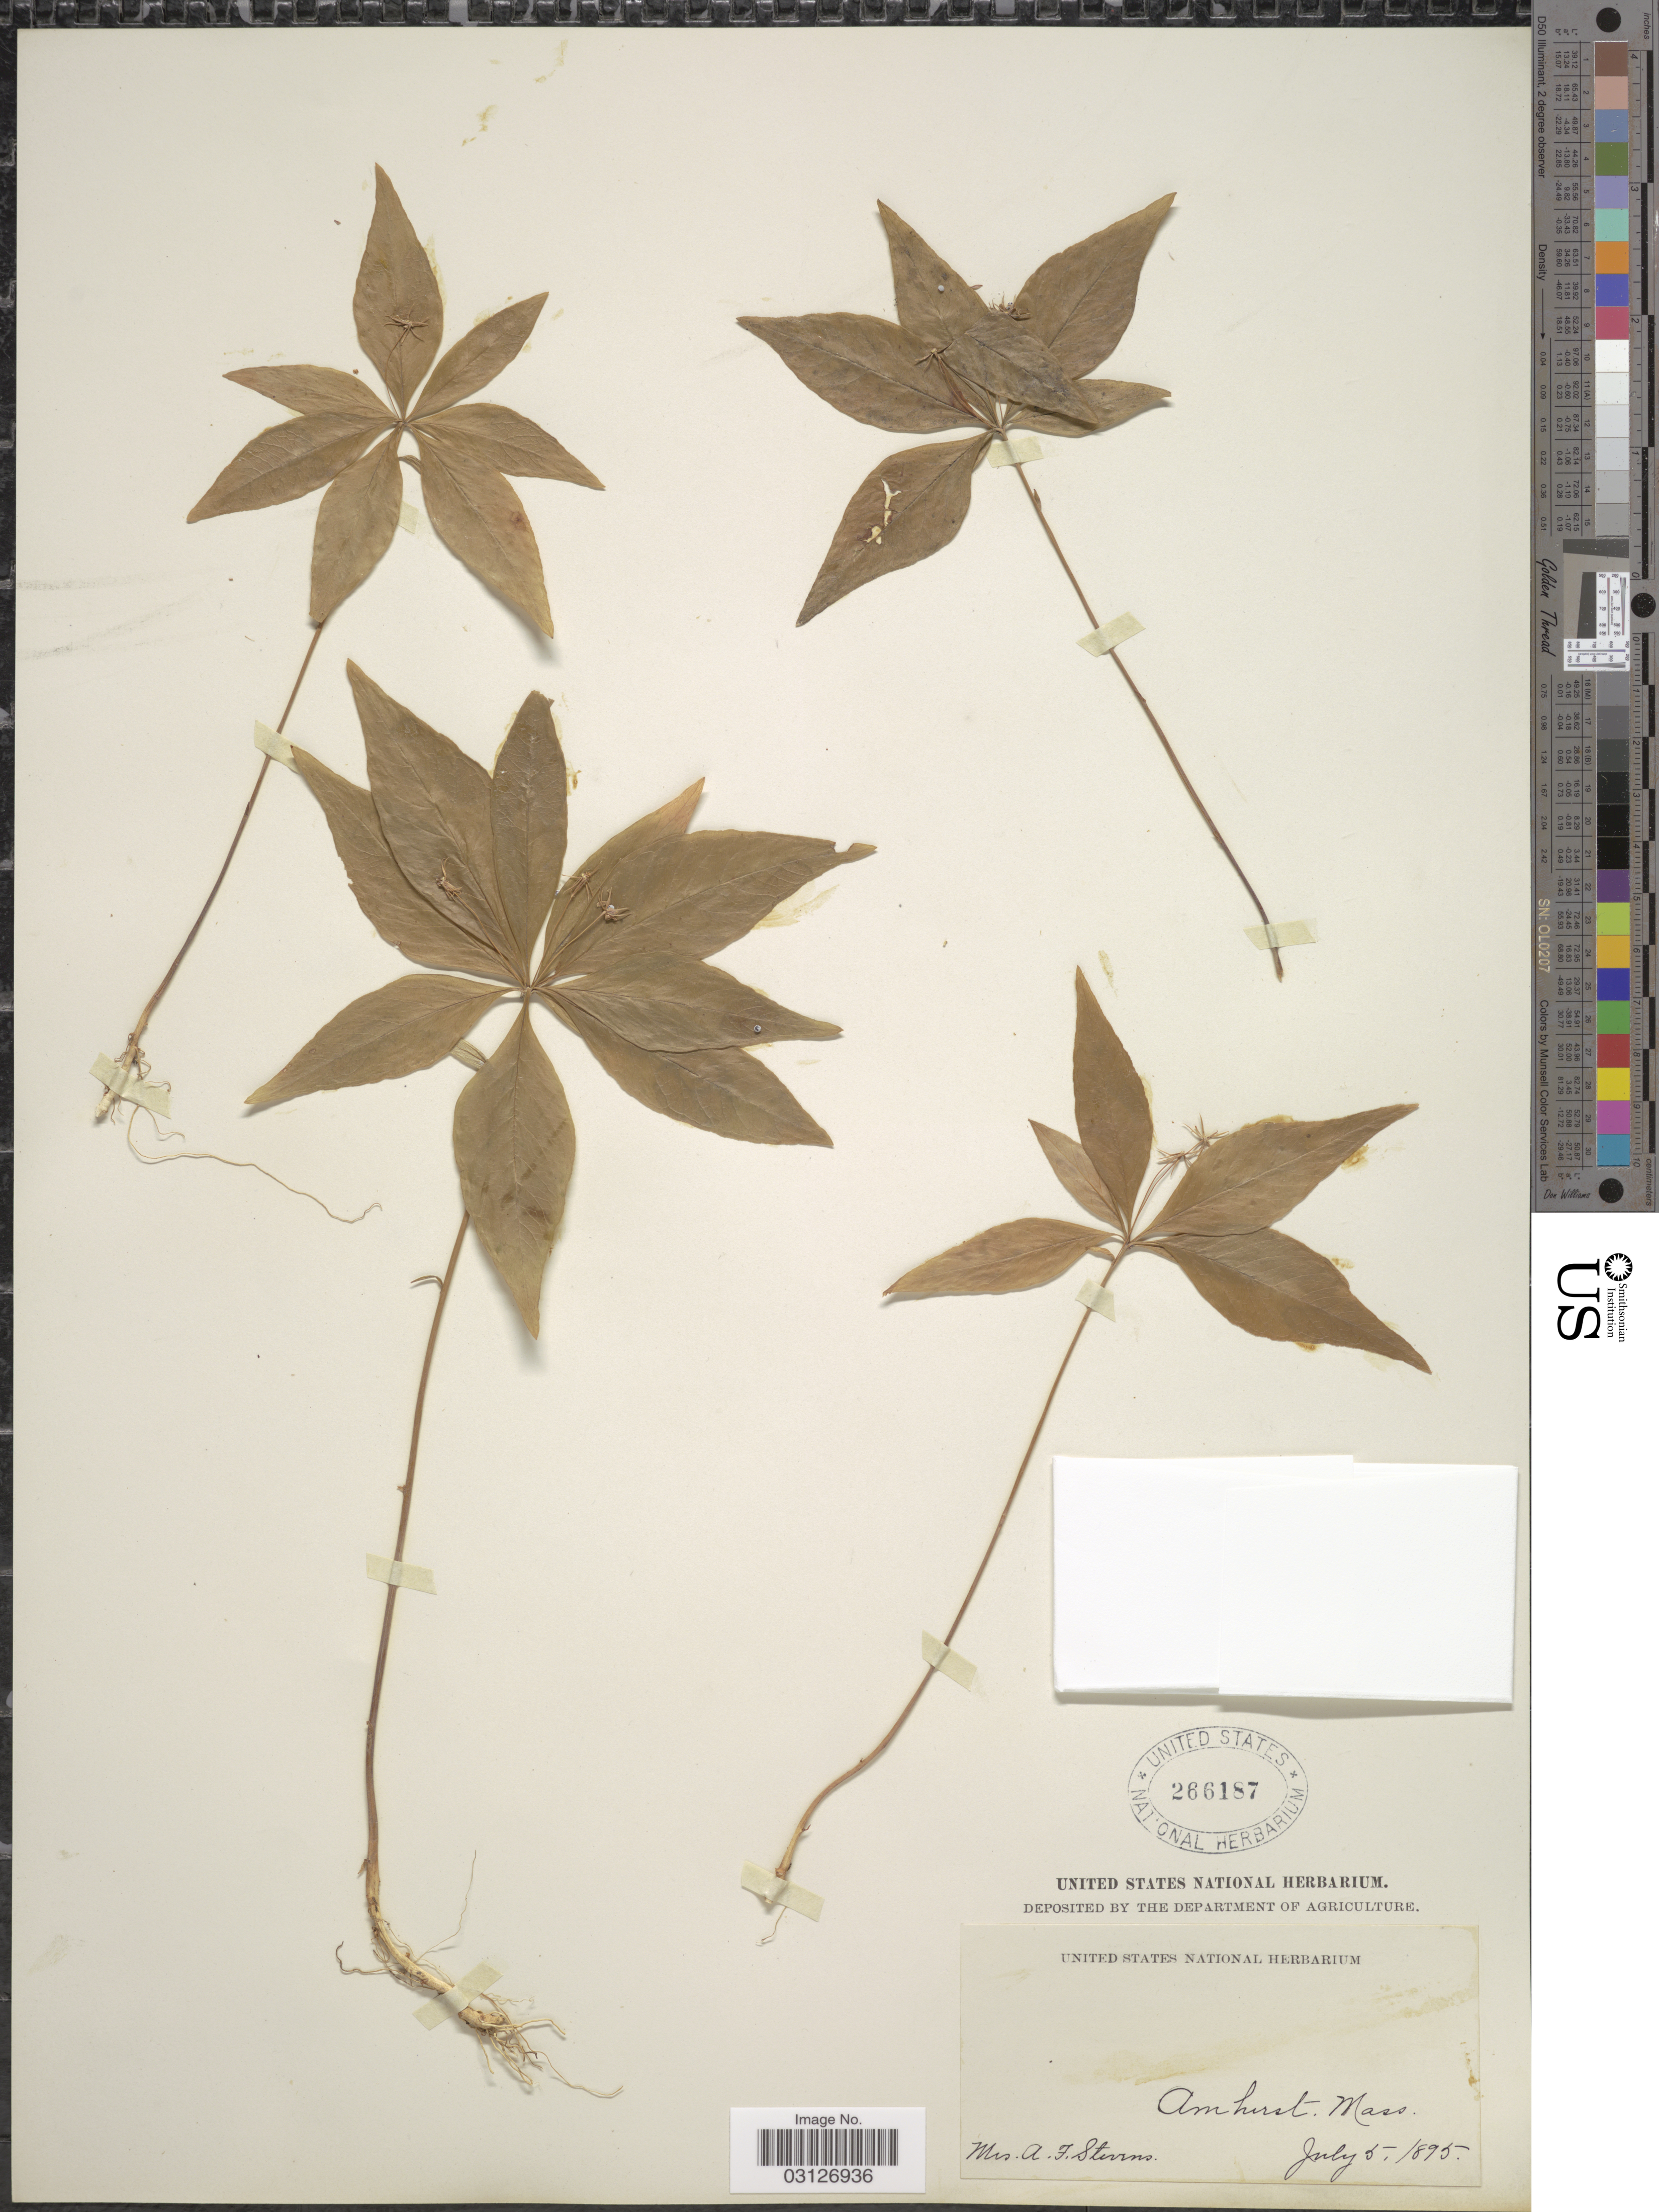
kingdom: Plantae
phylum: Tracheophyta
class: Magnoliopsida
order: Ericales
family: Primulaceae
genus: Trientalis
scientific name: Trientalis americana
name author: Pursh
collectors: A. Stevens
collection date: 1895-07-05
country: United States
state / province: Massachusetts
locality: Amherst. Mass.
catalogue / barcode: US 266187